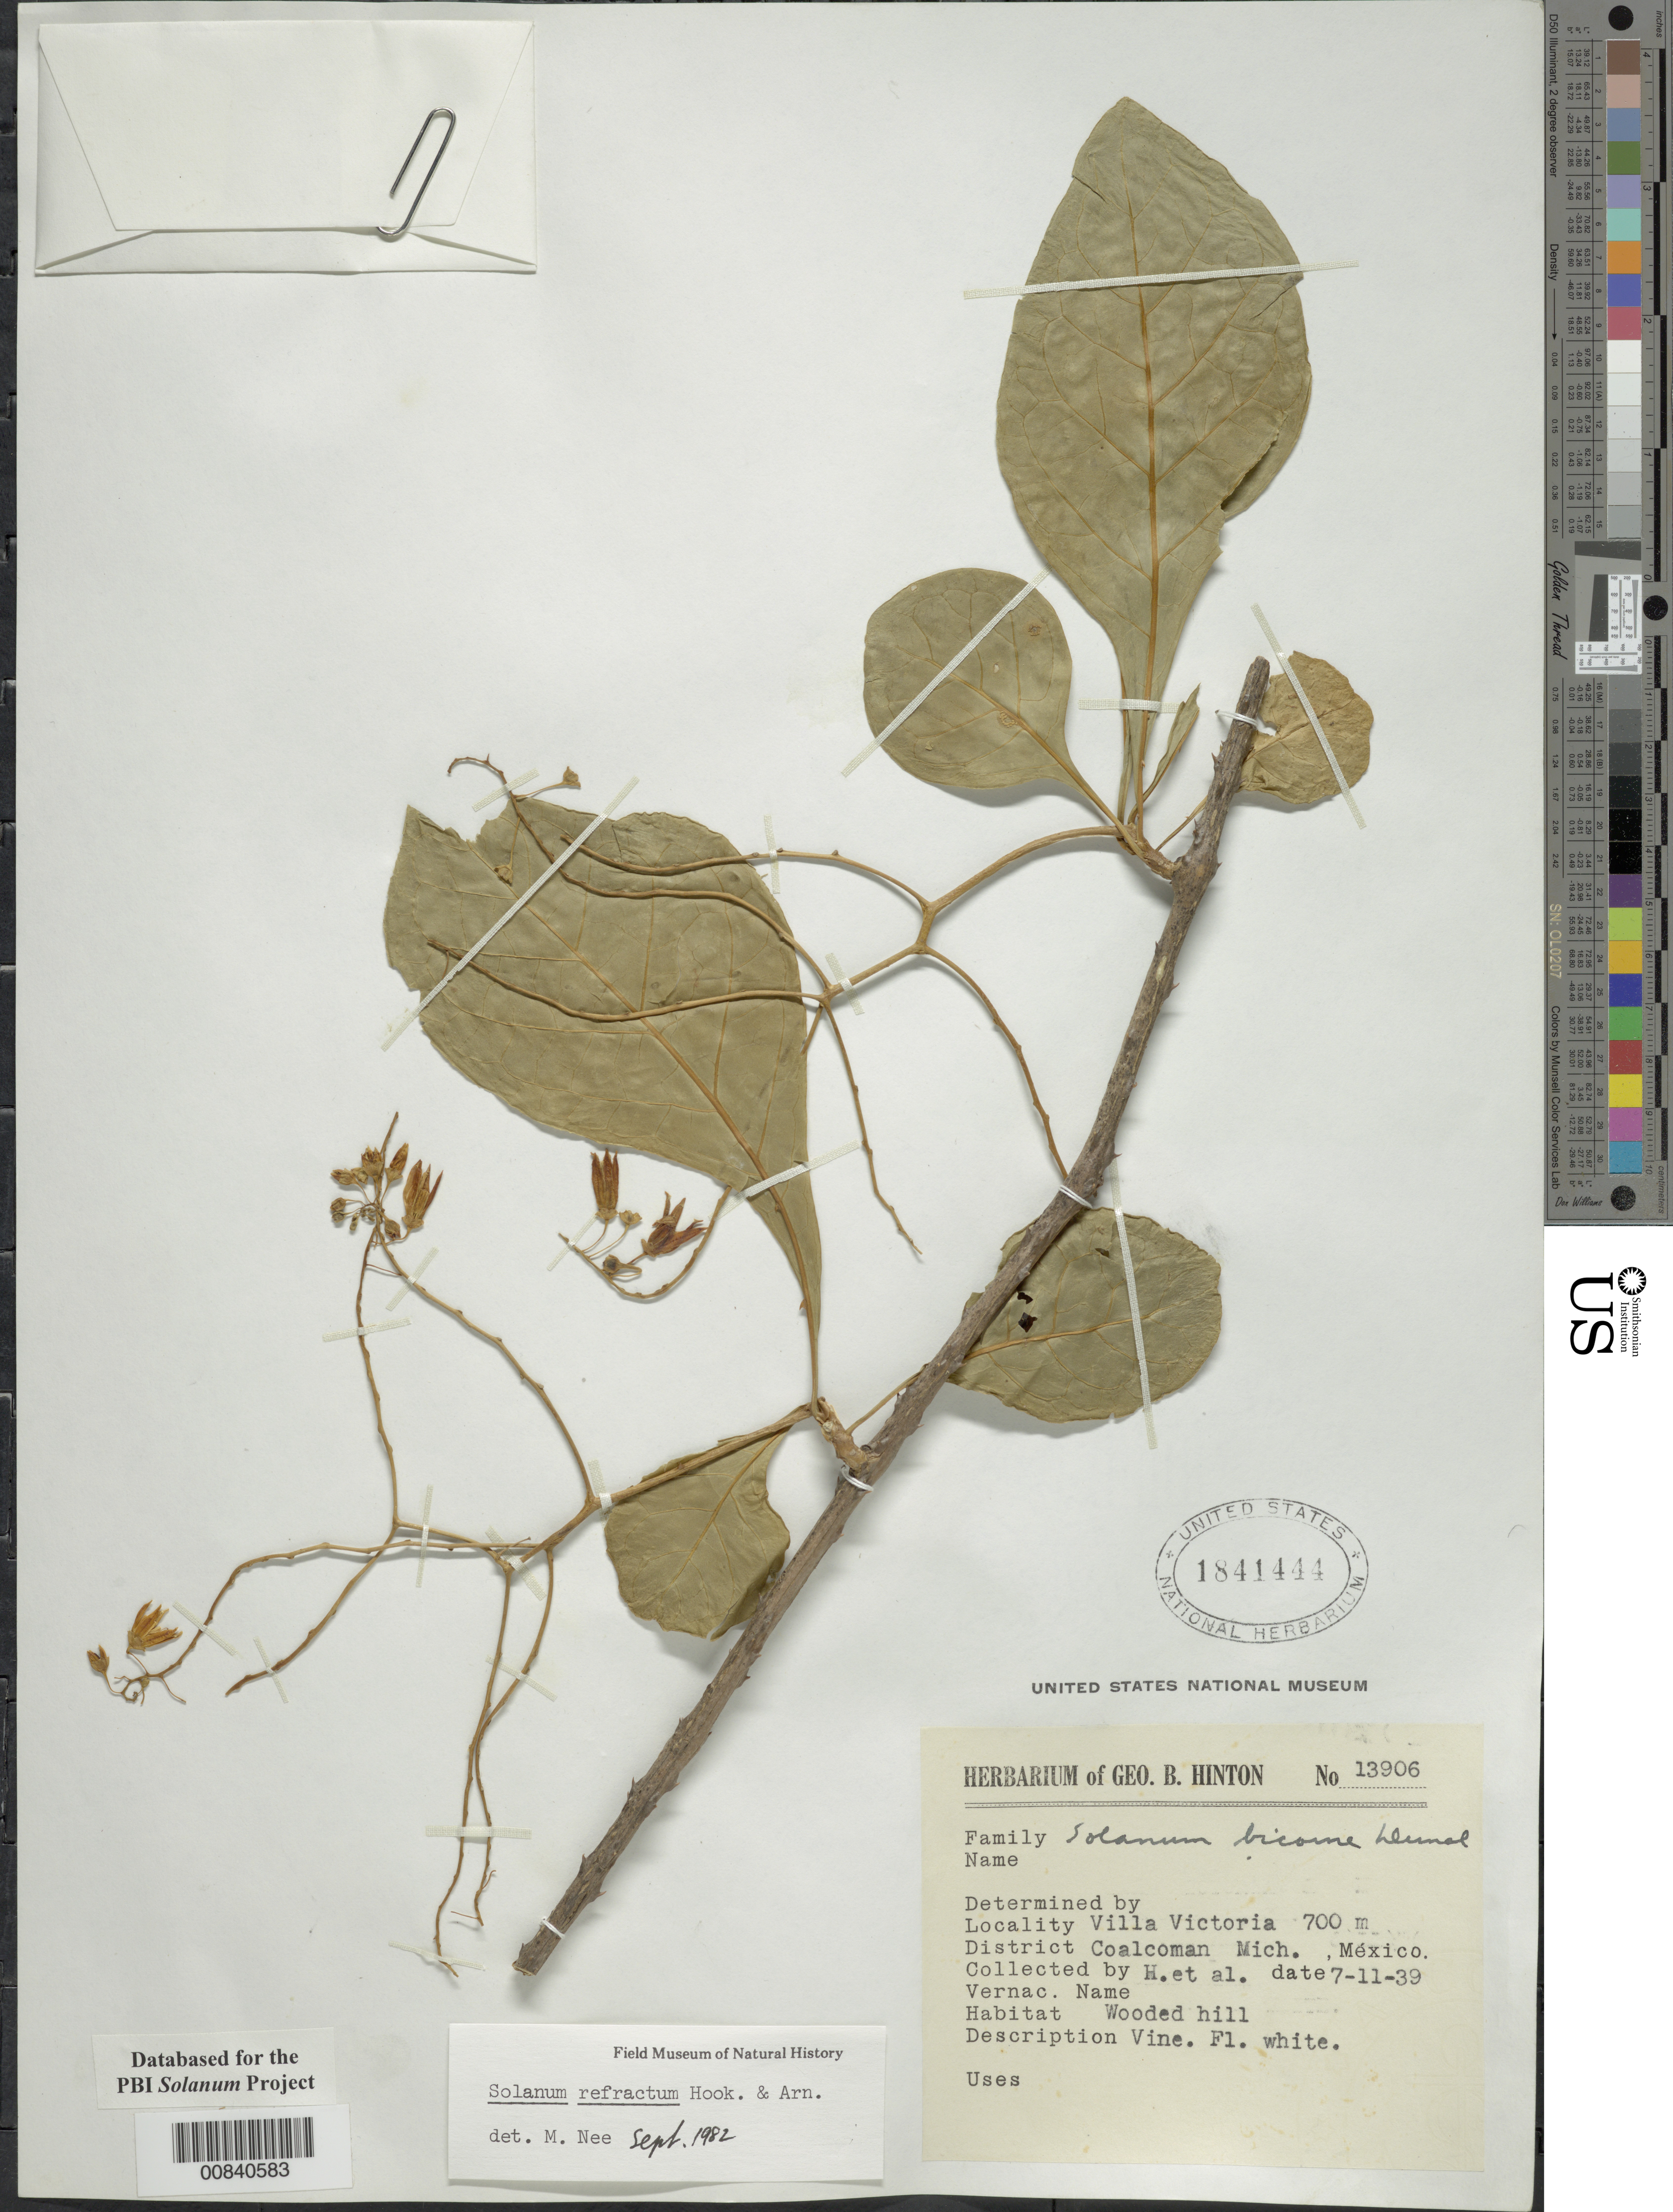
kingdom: Plantae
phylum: Tracheophyta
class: Magnoliopsida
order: Solanales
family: Solanaceae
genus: Solanum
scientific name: Solanum bicorne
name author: Dunal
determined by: Clark, J. L., (SEL), The Marie Selby Botanical Garden (UNITED STATES)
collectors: G. B. Hinton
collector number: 13906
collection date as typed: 11 Jul 1939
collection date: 1939-07-11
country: Mexico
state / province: Michoácan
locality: Villa Victoria, District Coalcomán, Mich.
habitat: Wooded. hill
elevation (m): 700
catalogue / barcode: US 1841444